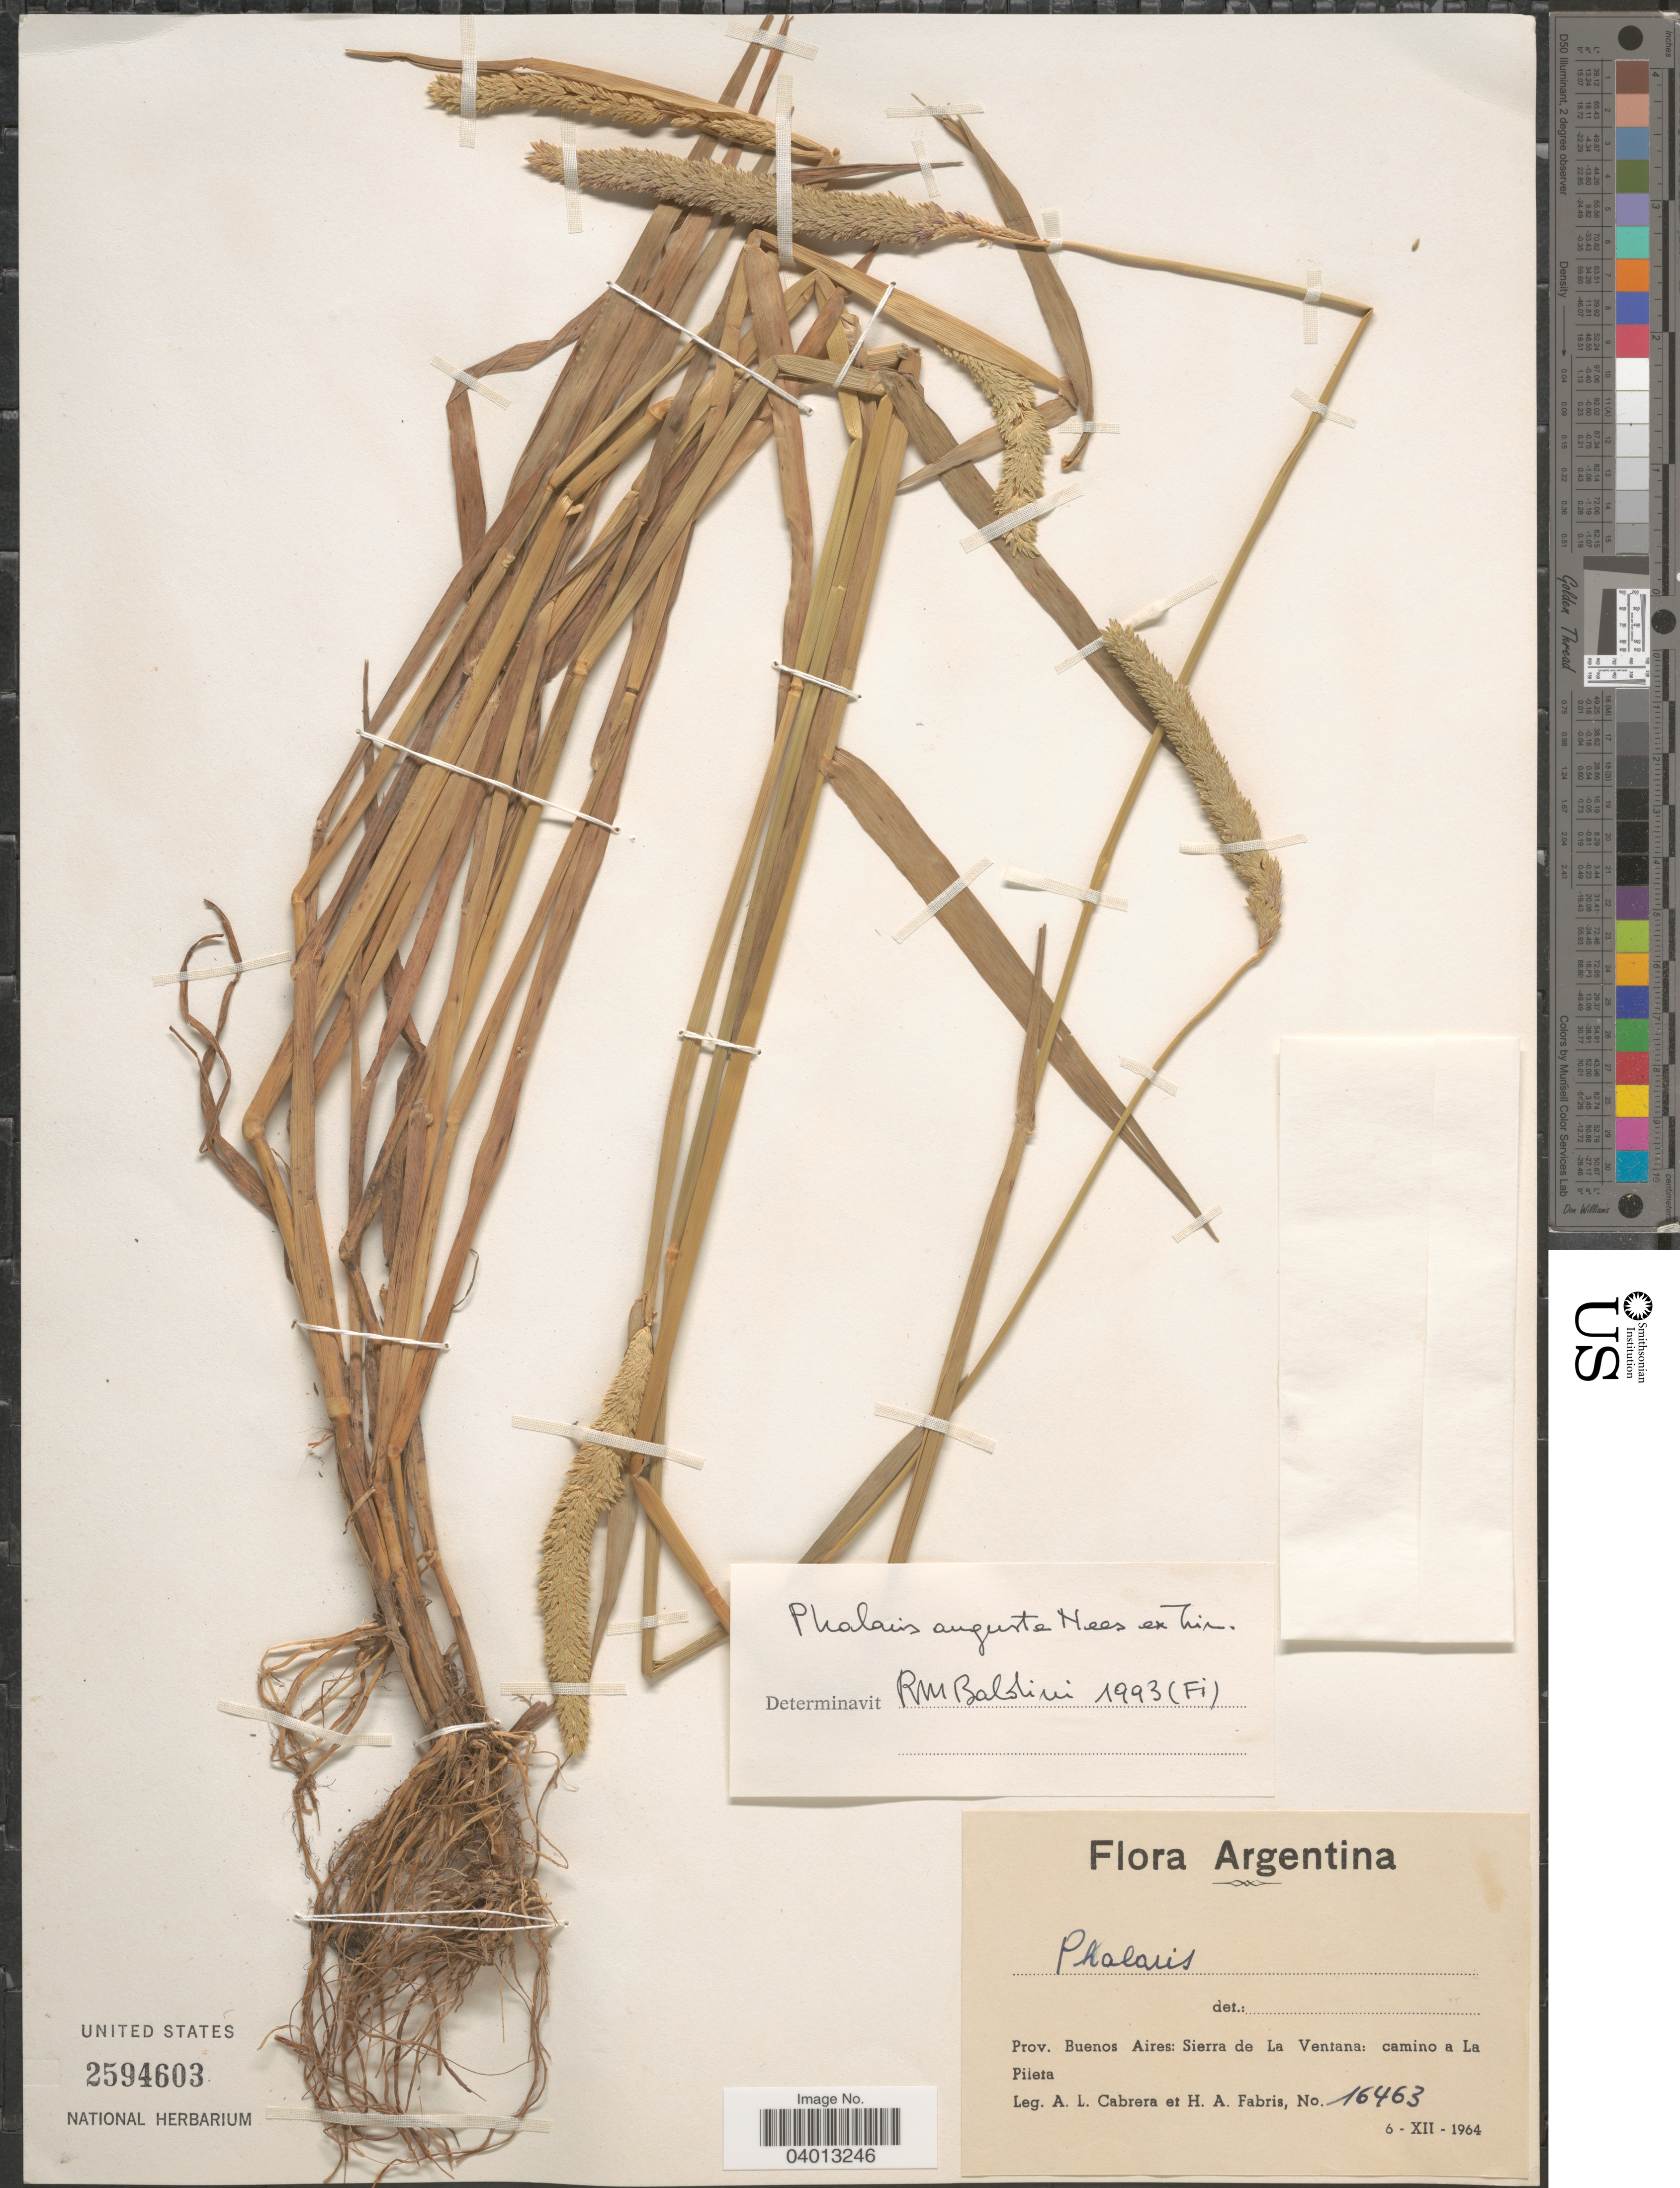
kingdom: Plantae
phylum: Tracheophyta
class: Liliopsida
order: Poales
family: Poaceae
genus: Phalaris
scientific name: Phalaris angusta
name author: Nees ex Trin.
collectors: A. L. Cabrera & H. A. Fabris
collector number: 16463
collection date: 1964-12-06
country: Argentina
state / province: Buenos Aires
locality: Sierra de La Ventana: camino a La Pileta.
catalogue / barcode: US 2594603